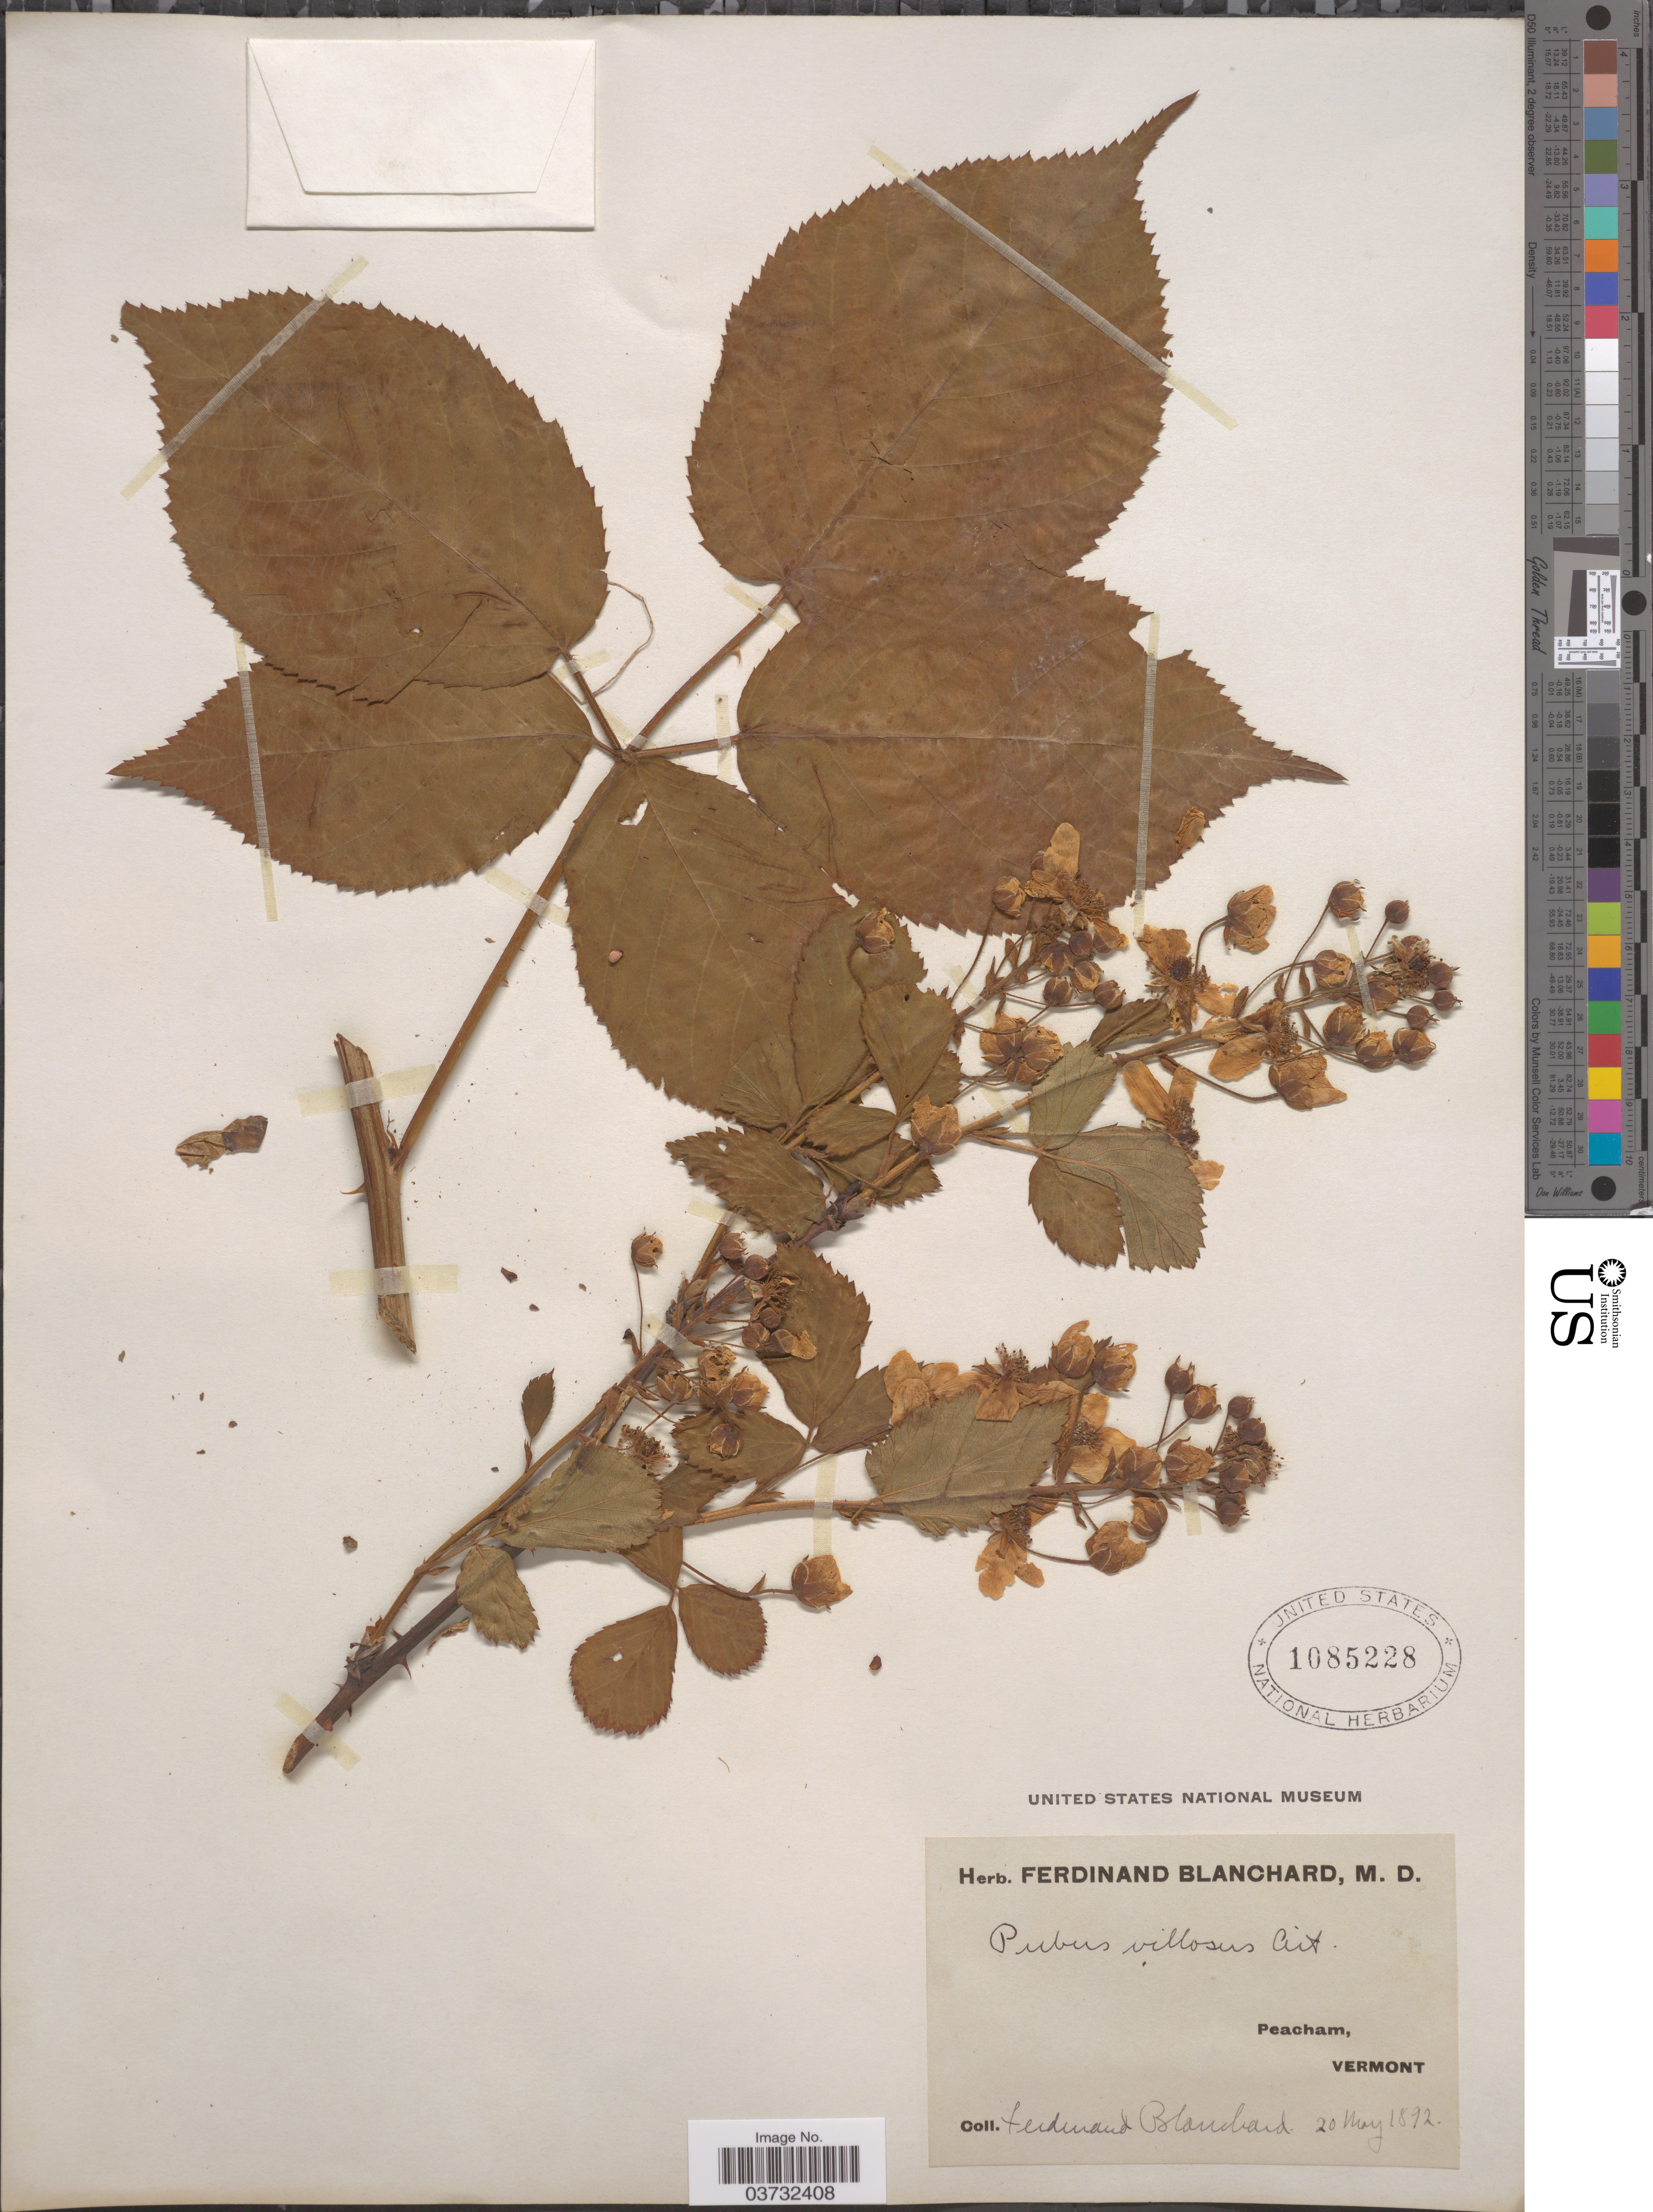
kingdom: Plantae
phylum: Tracheophyta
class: Magnoliopsida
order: Rosales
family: Rosaceae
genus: Rubus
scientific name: Rubus villosus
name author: Thunb.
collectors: F. Blanchard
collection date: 1892-05-20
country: United States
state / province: Vermont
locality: Peacham.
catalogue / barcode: US 1085228